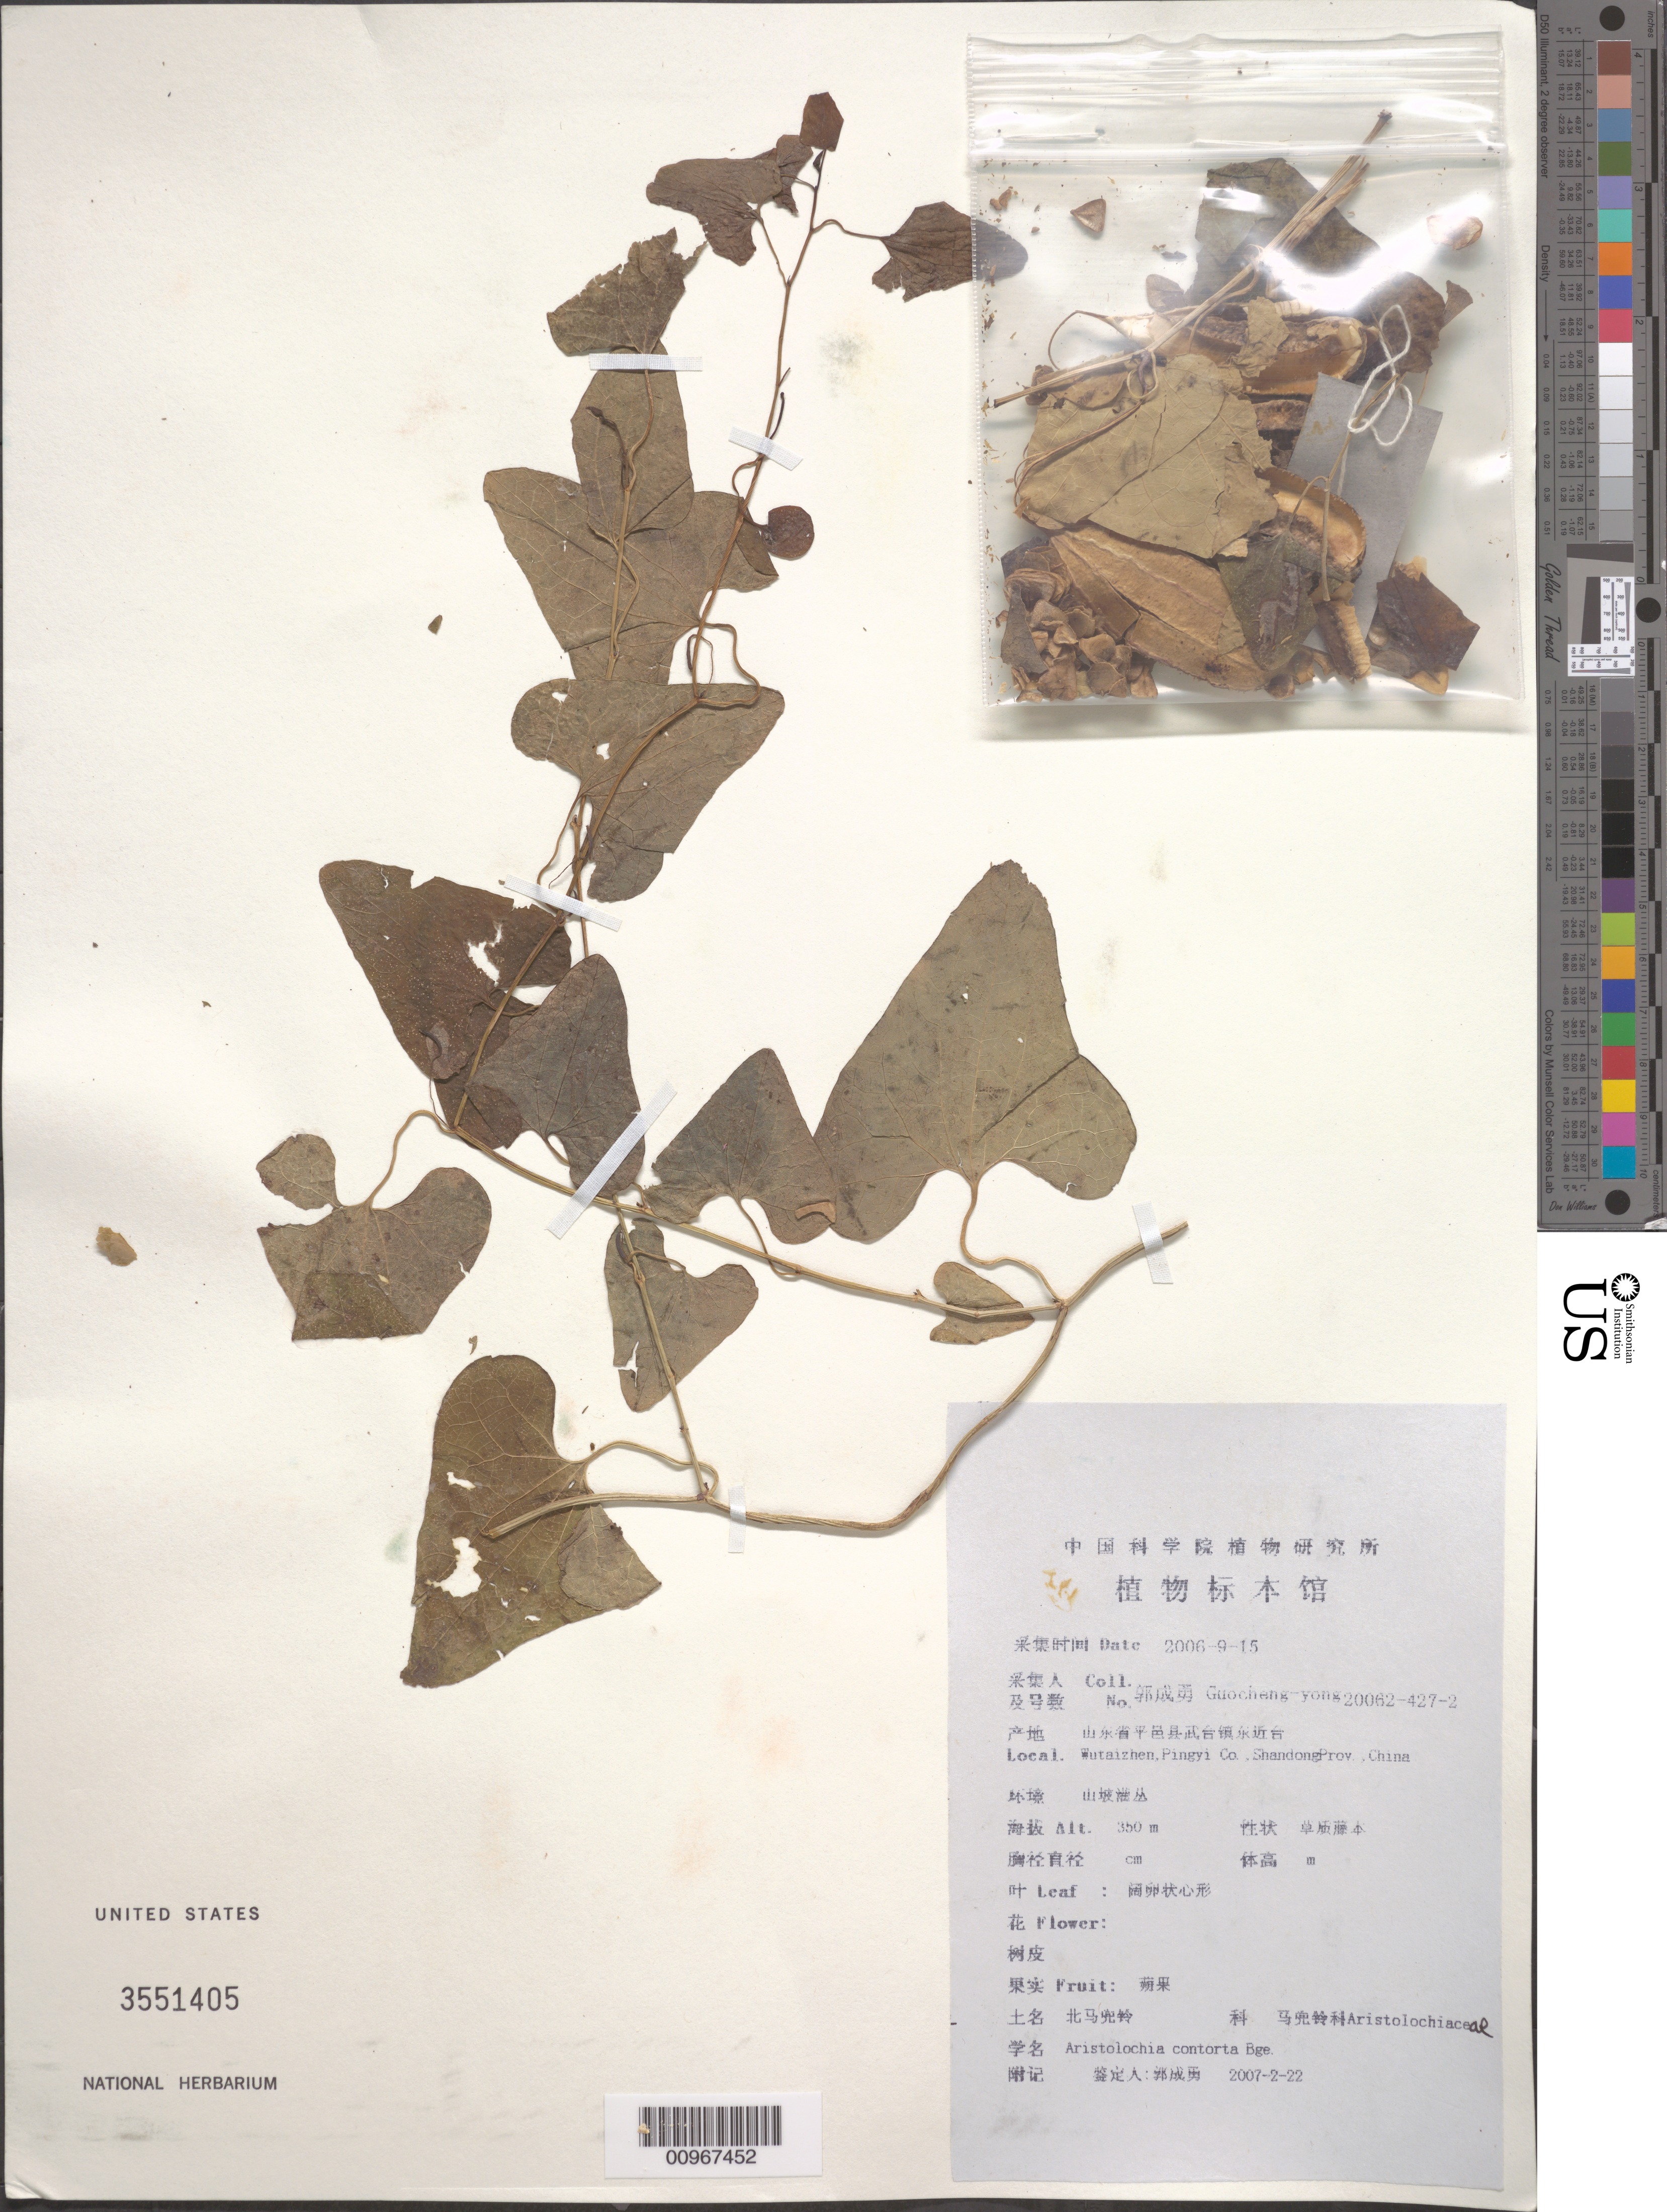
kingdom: Plantae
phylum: Tracheophyta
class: Magnoliopsida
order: Piperales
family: Aristolochiaceae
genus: Aristolochia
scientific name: Aristolochia contorta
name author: Bunge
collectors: Guo cheng-yong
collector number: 20062-427-2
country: China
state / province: Shandong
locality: Wutaizhen, Pingyi, Co.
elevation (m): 350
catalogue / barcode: US 3551405